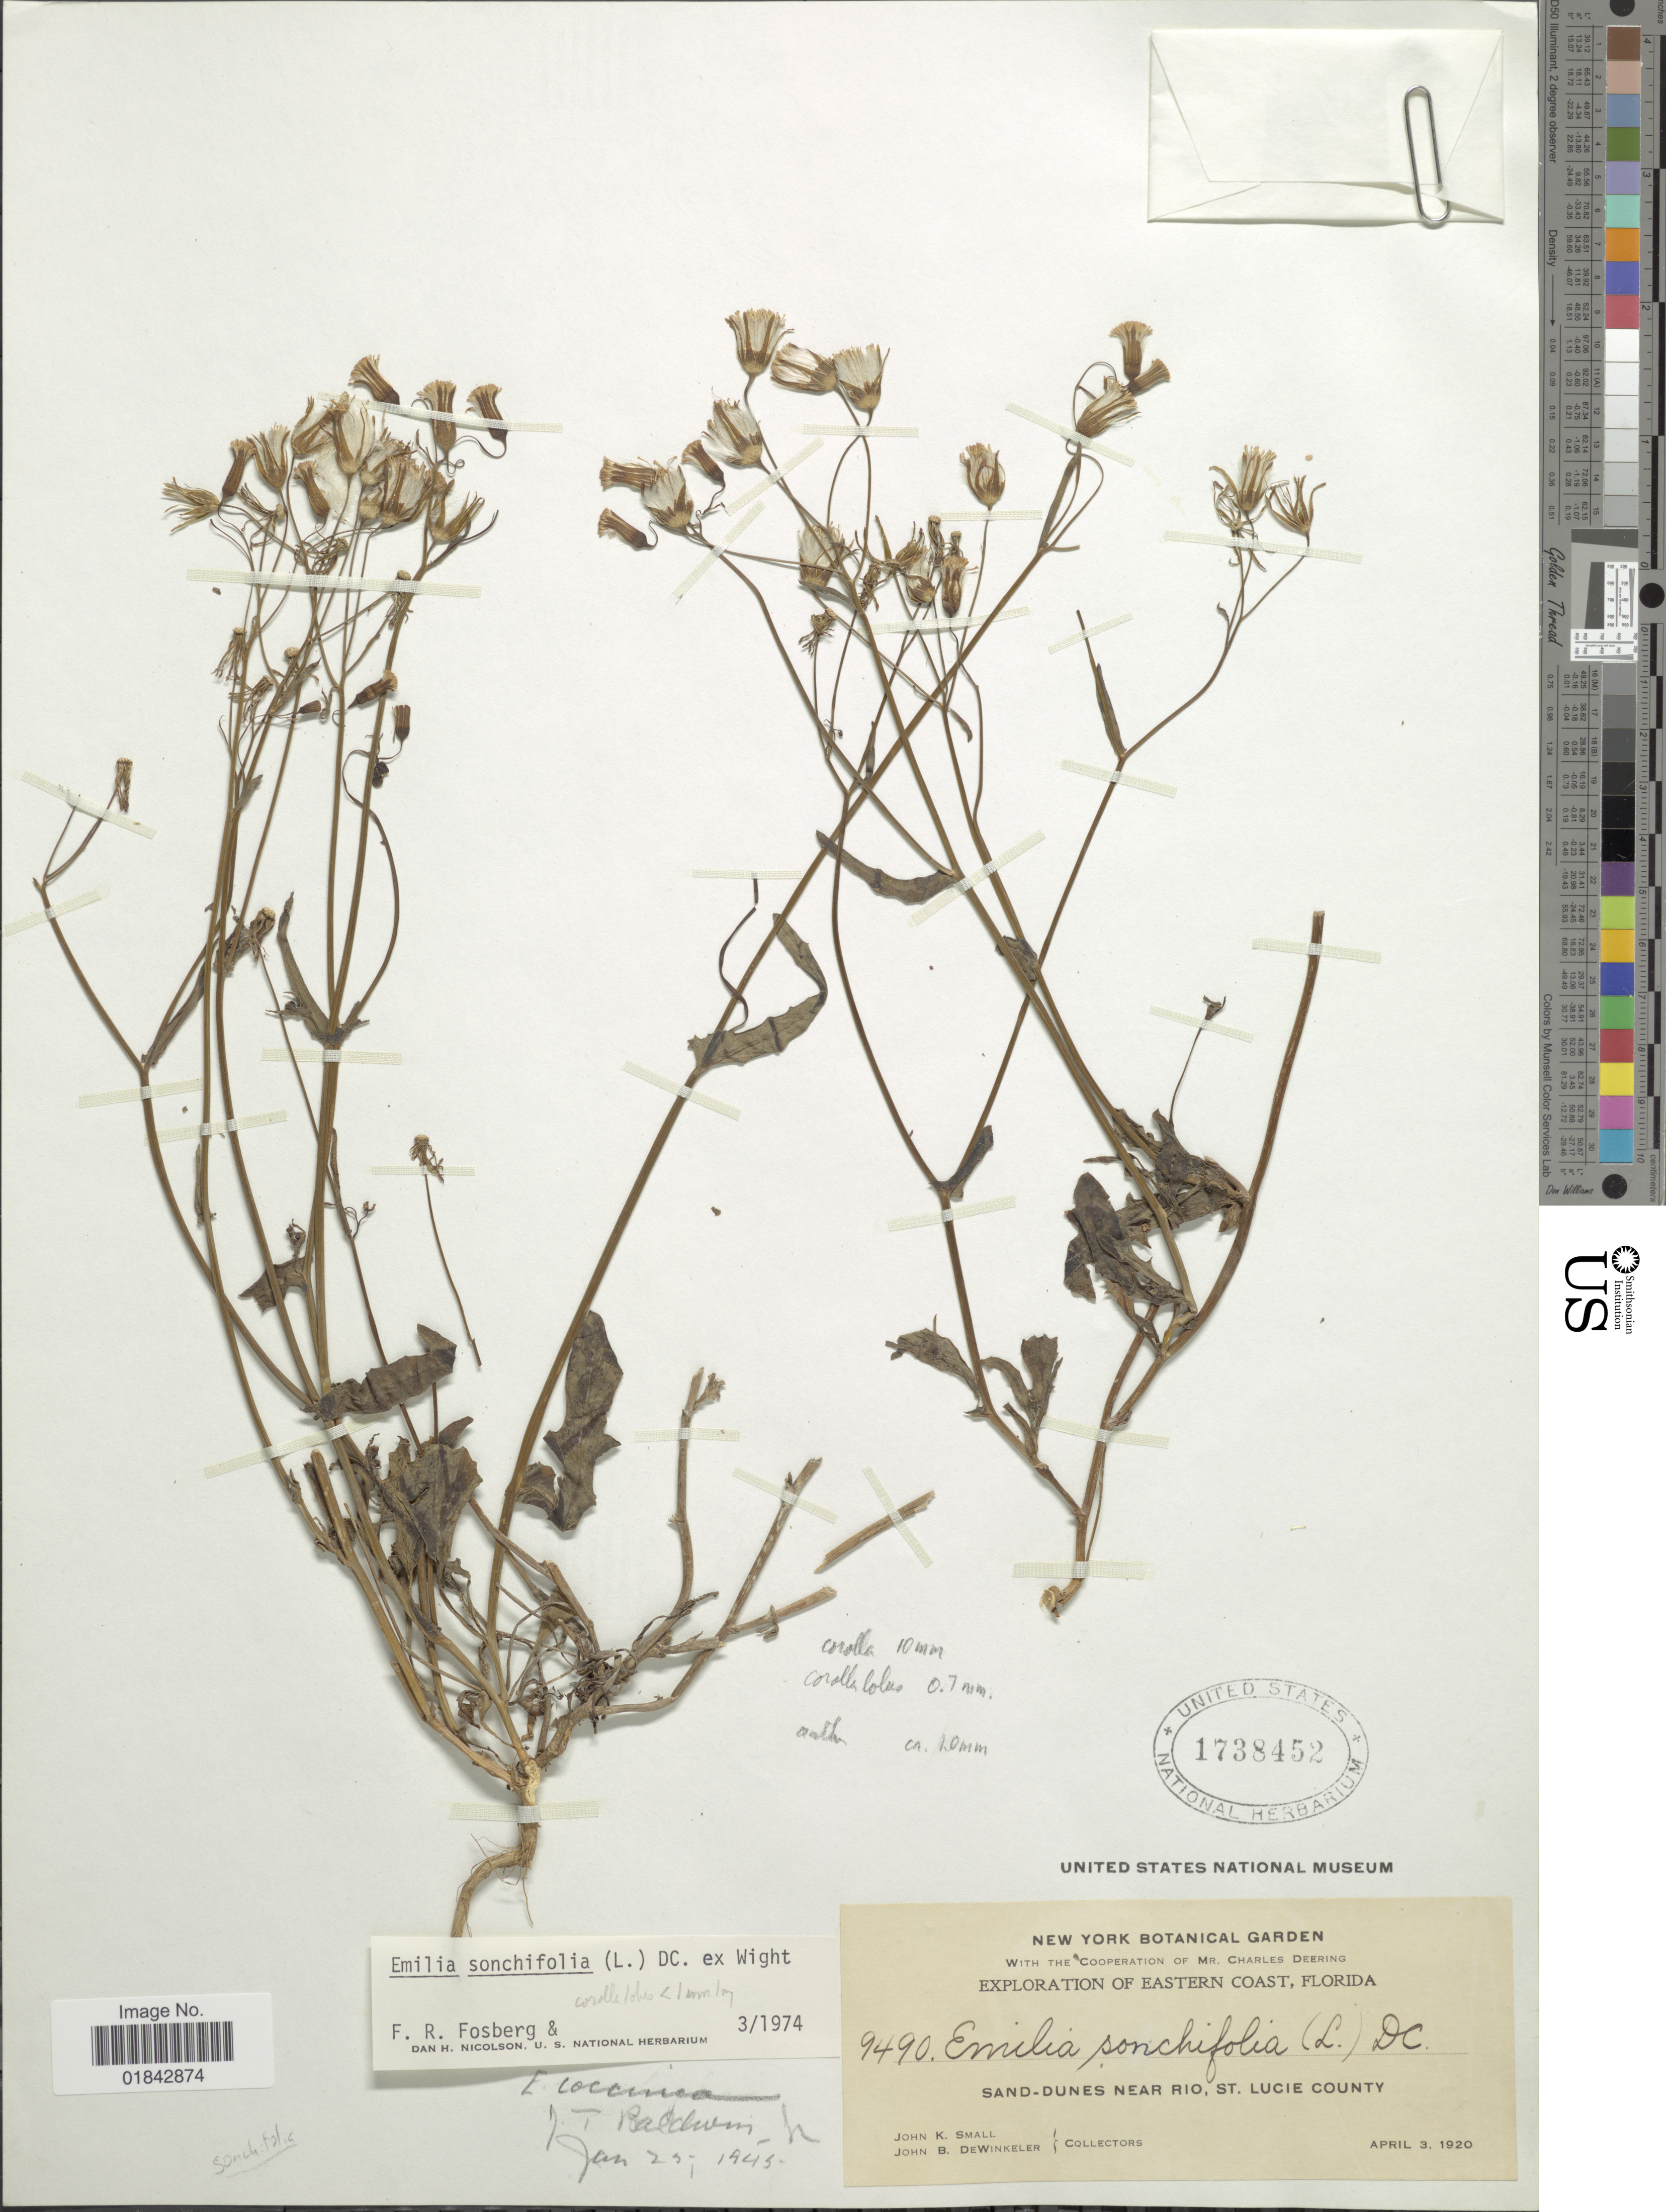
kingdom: Plantae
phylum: Tracheophyta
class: Magnoliopsida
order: Asterales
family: Asteraceae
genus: Emilia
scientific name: Emilia sonchifolia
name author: (L.) DC.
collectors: J. K. Small, J. B. Dewinkeler & C. Deering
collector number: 9490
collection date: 1920-04-03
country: United States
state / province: Florida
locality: Eastern Coast, Sand-Dunes near Rio, St. Lucie County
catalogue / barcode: US 1738452